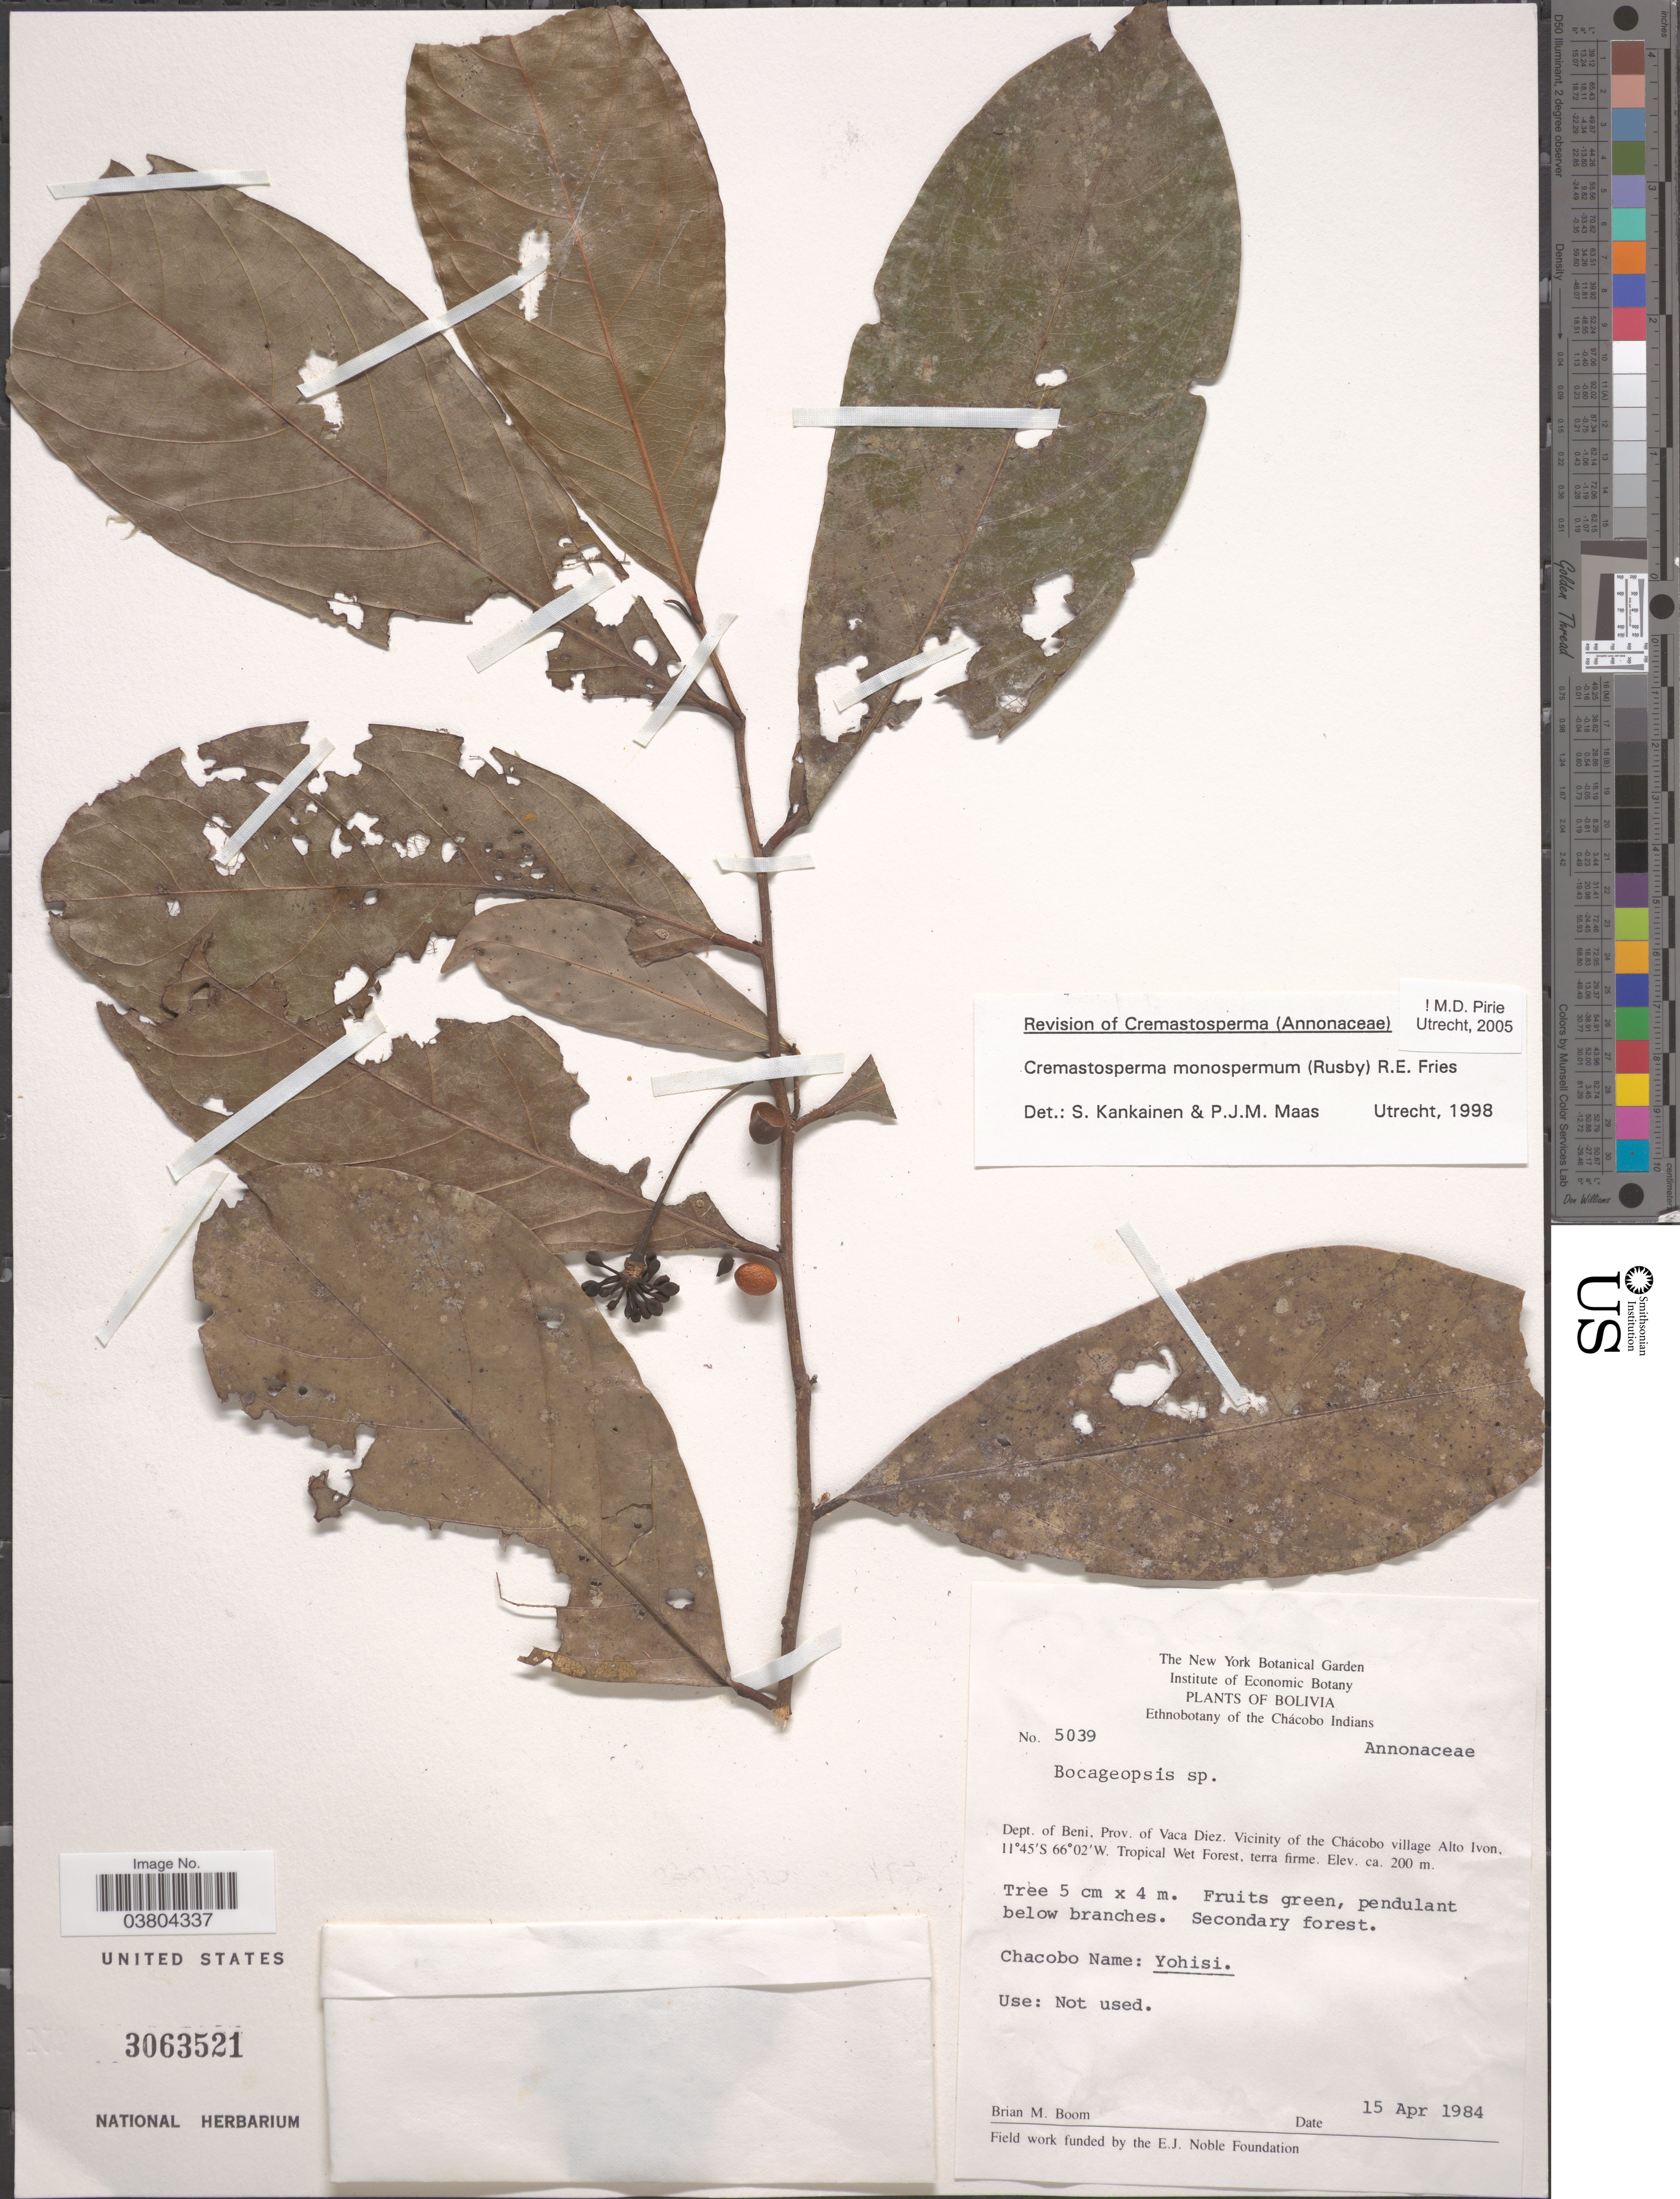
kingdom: Plantae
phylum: Tracheophyta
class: Magnoliopsida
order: Magnoliales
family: Annonaceae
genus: Cremastosperma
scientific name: Cremastosperma monospermum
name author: (Rusby) R.E. Fr.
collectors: B. M. Boom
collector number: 5039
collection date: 1984-04-15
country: Bolivia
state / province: Beni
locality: Dept. of Beni, Prov. of Vaca Diez. Vicinity of Chácobo village Alto Ivon. Topical Wet Forest, terra firme.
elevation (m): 200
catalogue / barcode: US 3063521